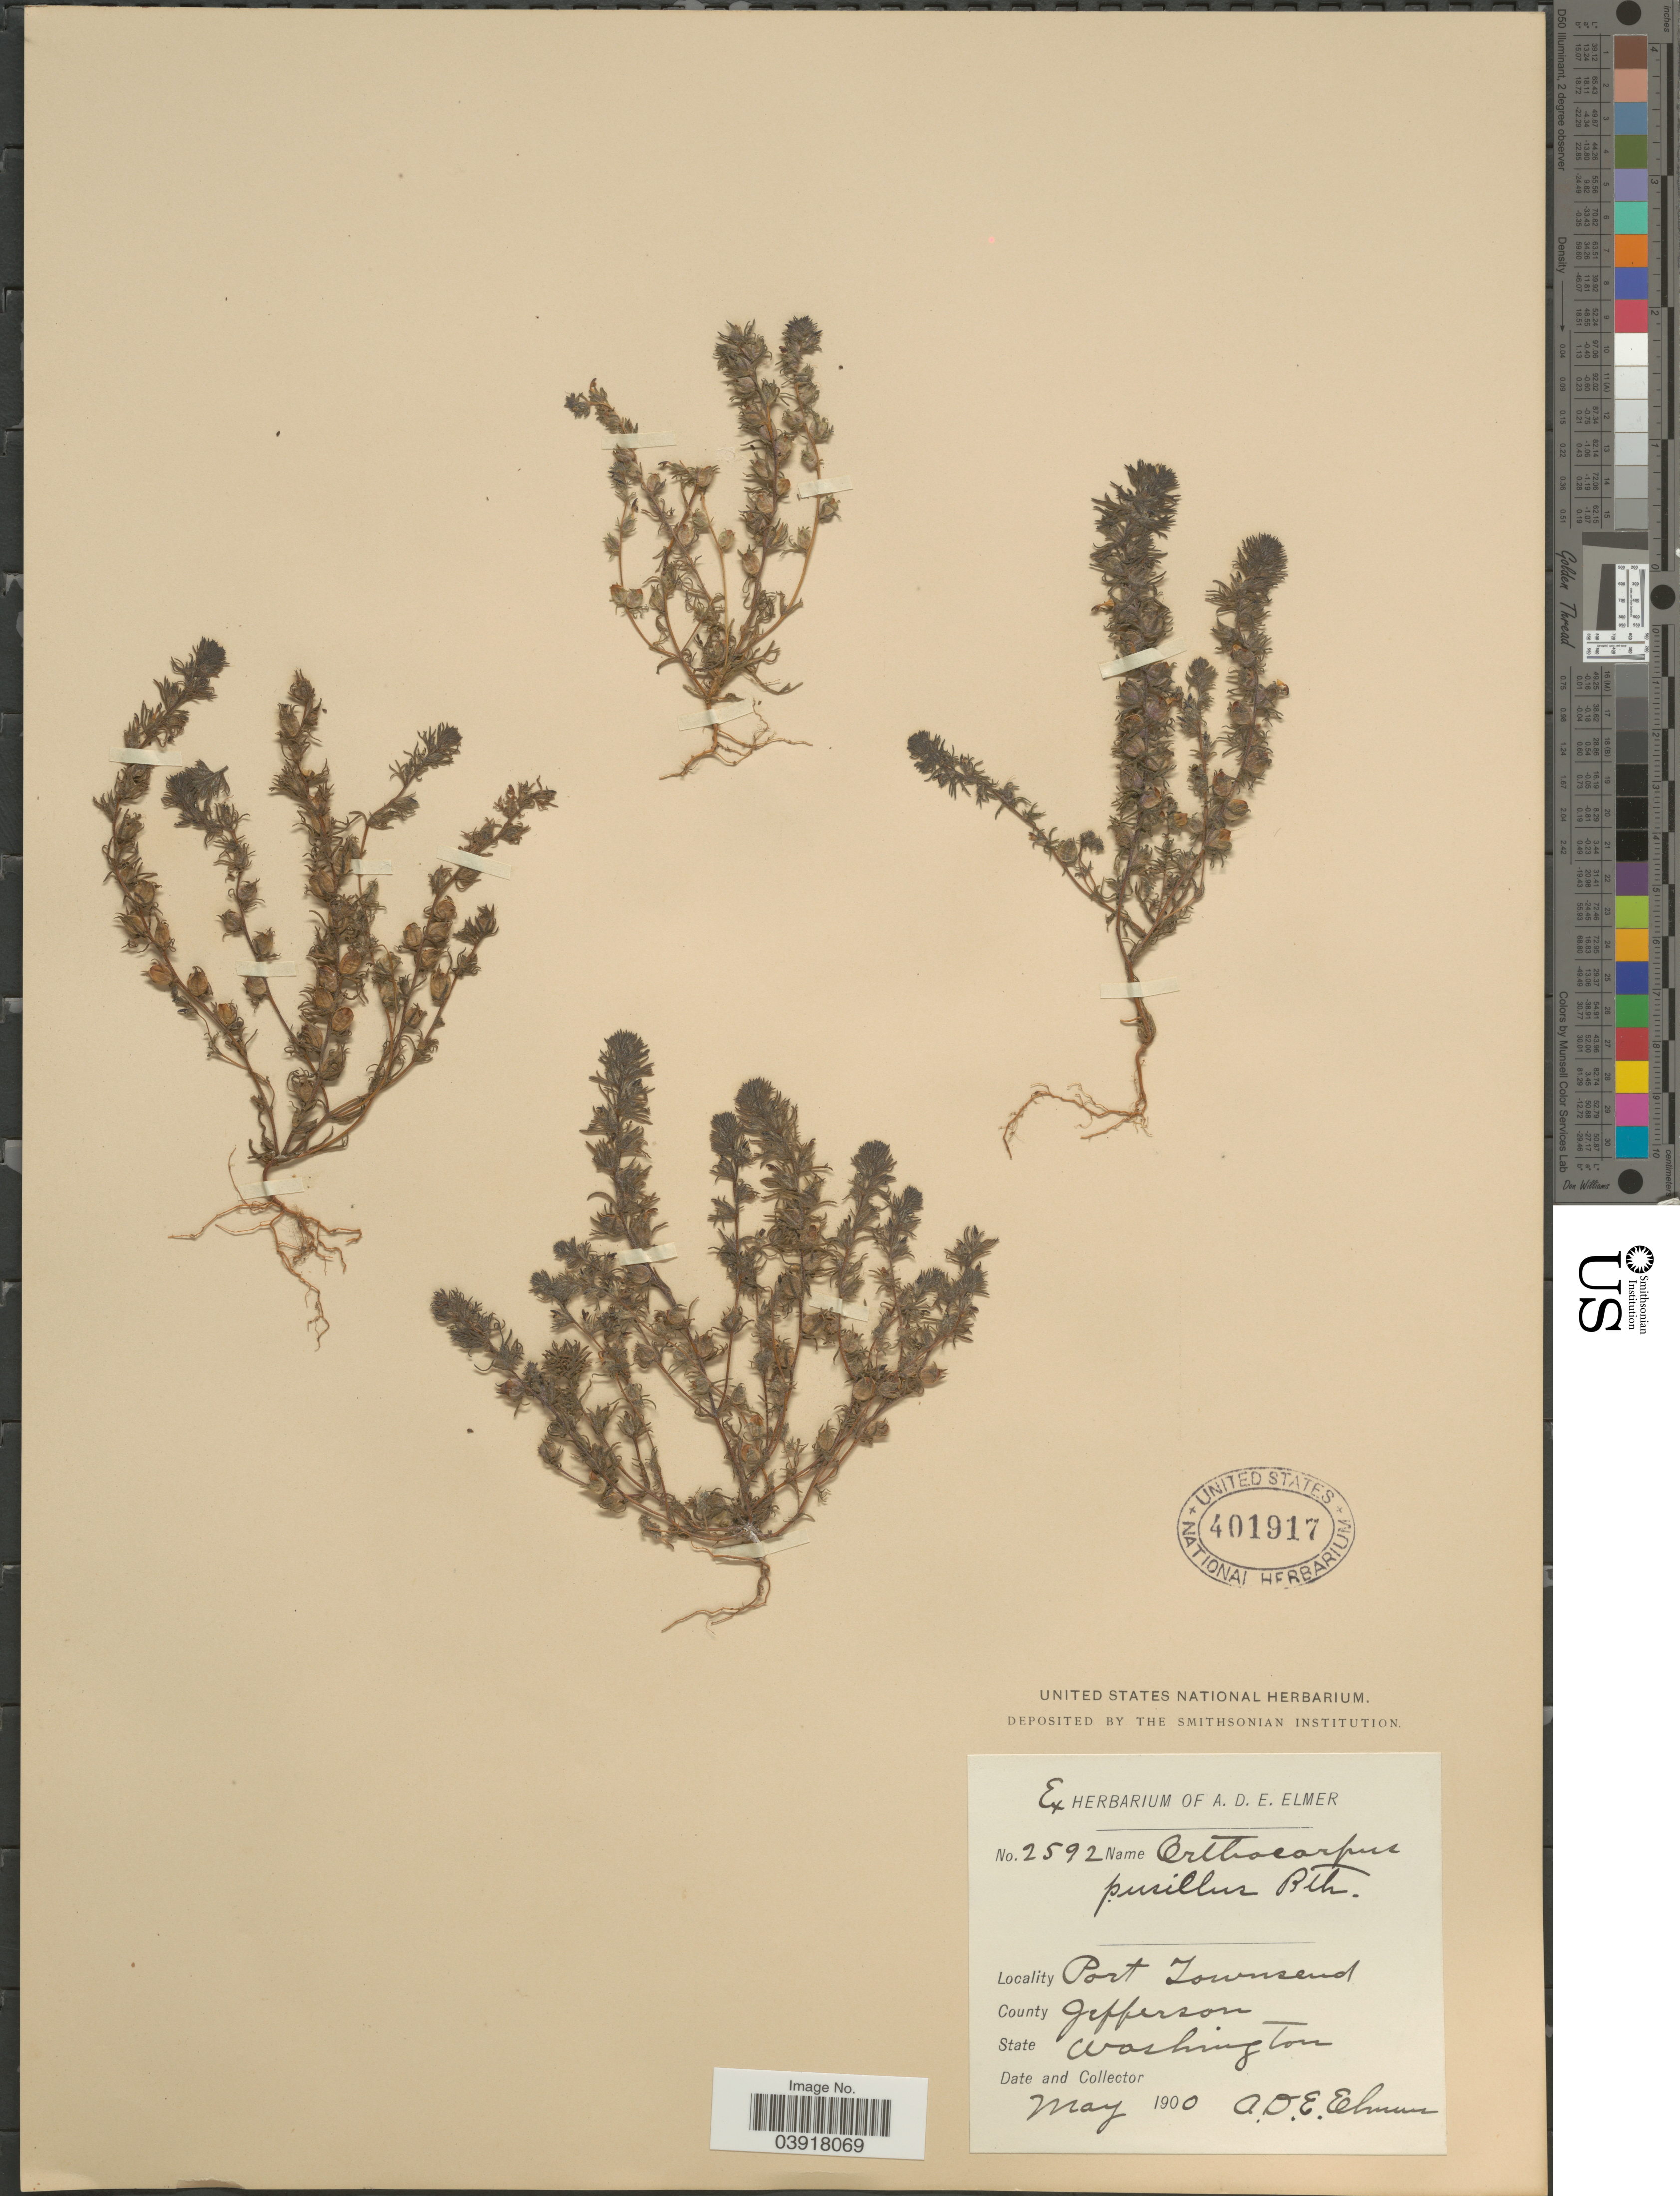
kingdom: Plantae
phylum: Tracheophyta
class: Magnoliopsida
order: Lamiales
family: Orobanchaceae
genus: Orthocarpus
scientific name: Orthocarpus pusillus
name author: Benth.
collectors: A. D. E. Elmer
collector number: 2592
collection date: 1900-05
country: United States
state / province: Washington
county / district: Jefferson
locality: Port Townsend. County Jefferson.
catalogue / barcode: US 401917